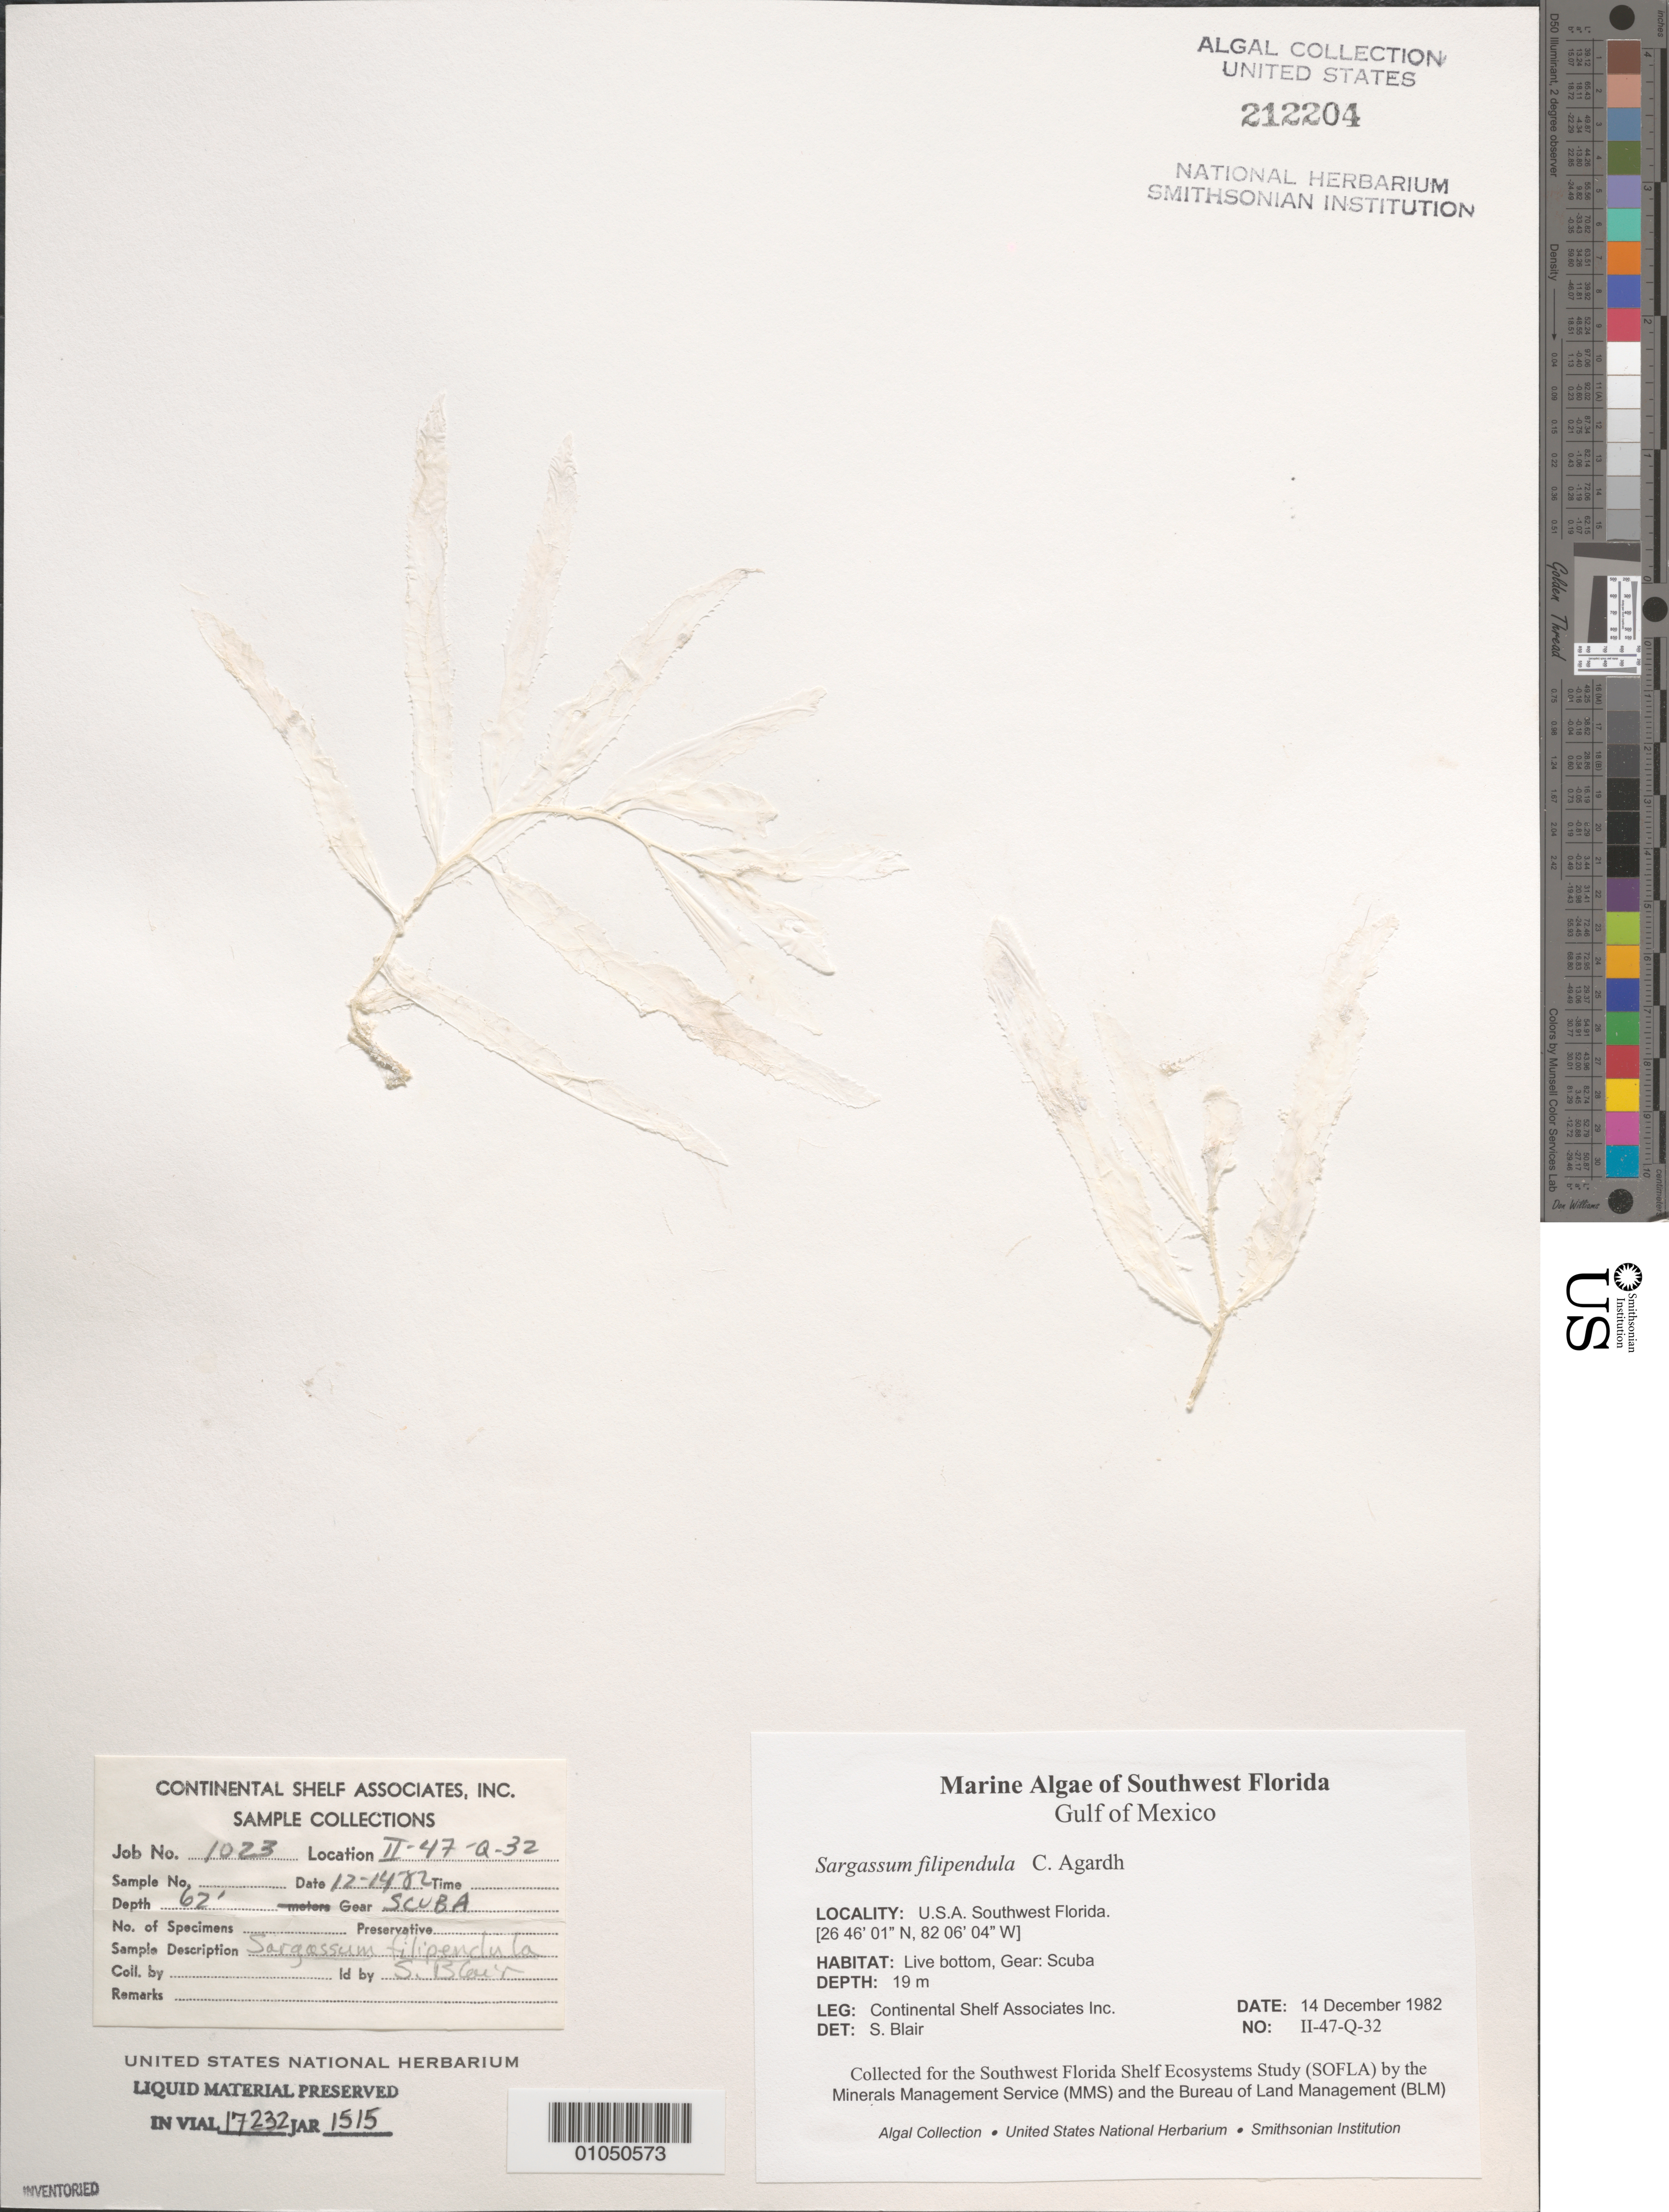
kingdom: Chromista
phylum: Ochrophyta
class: Phaeophyceae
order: Fucales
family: Sargassaceae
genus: Sargassum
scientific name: Sargassum filipendula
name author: C. Agardh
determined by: Blair, S. M.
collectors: Continental Shelf Associates Inc.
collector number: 1023-II-47-Q-32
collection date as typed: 14 Dec 1982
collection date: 1982-12-14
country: United States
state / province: Florida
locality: Gulf of Mexico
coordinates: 26 46'01"N, 82 06'04"W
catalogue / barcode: US 212204